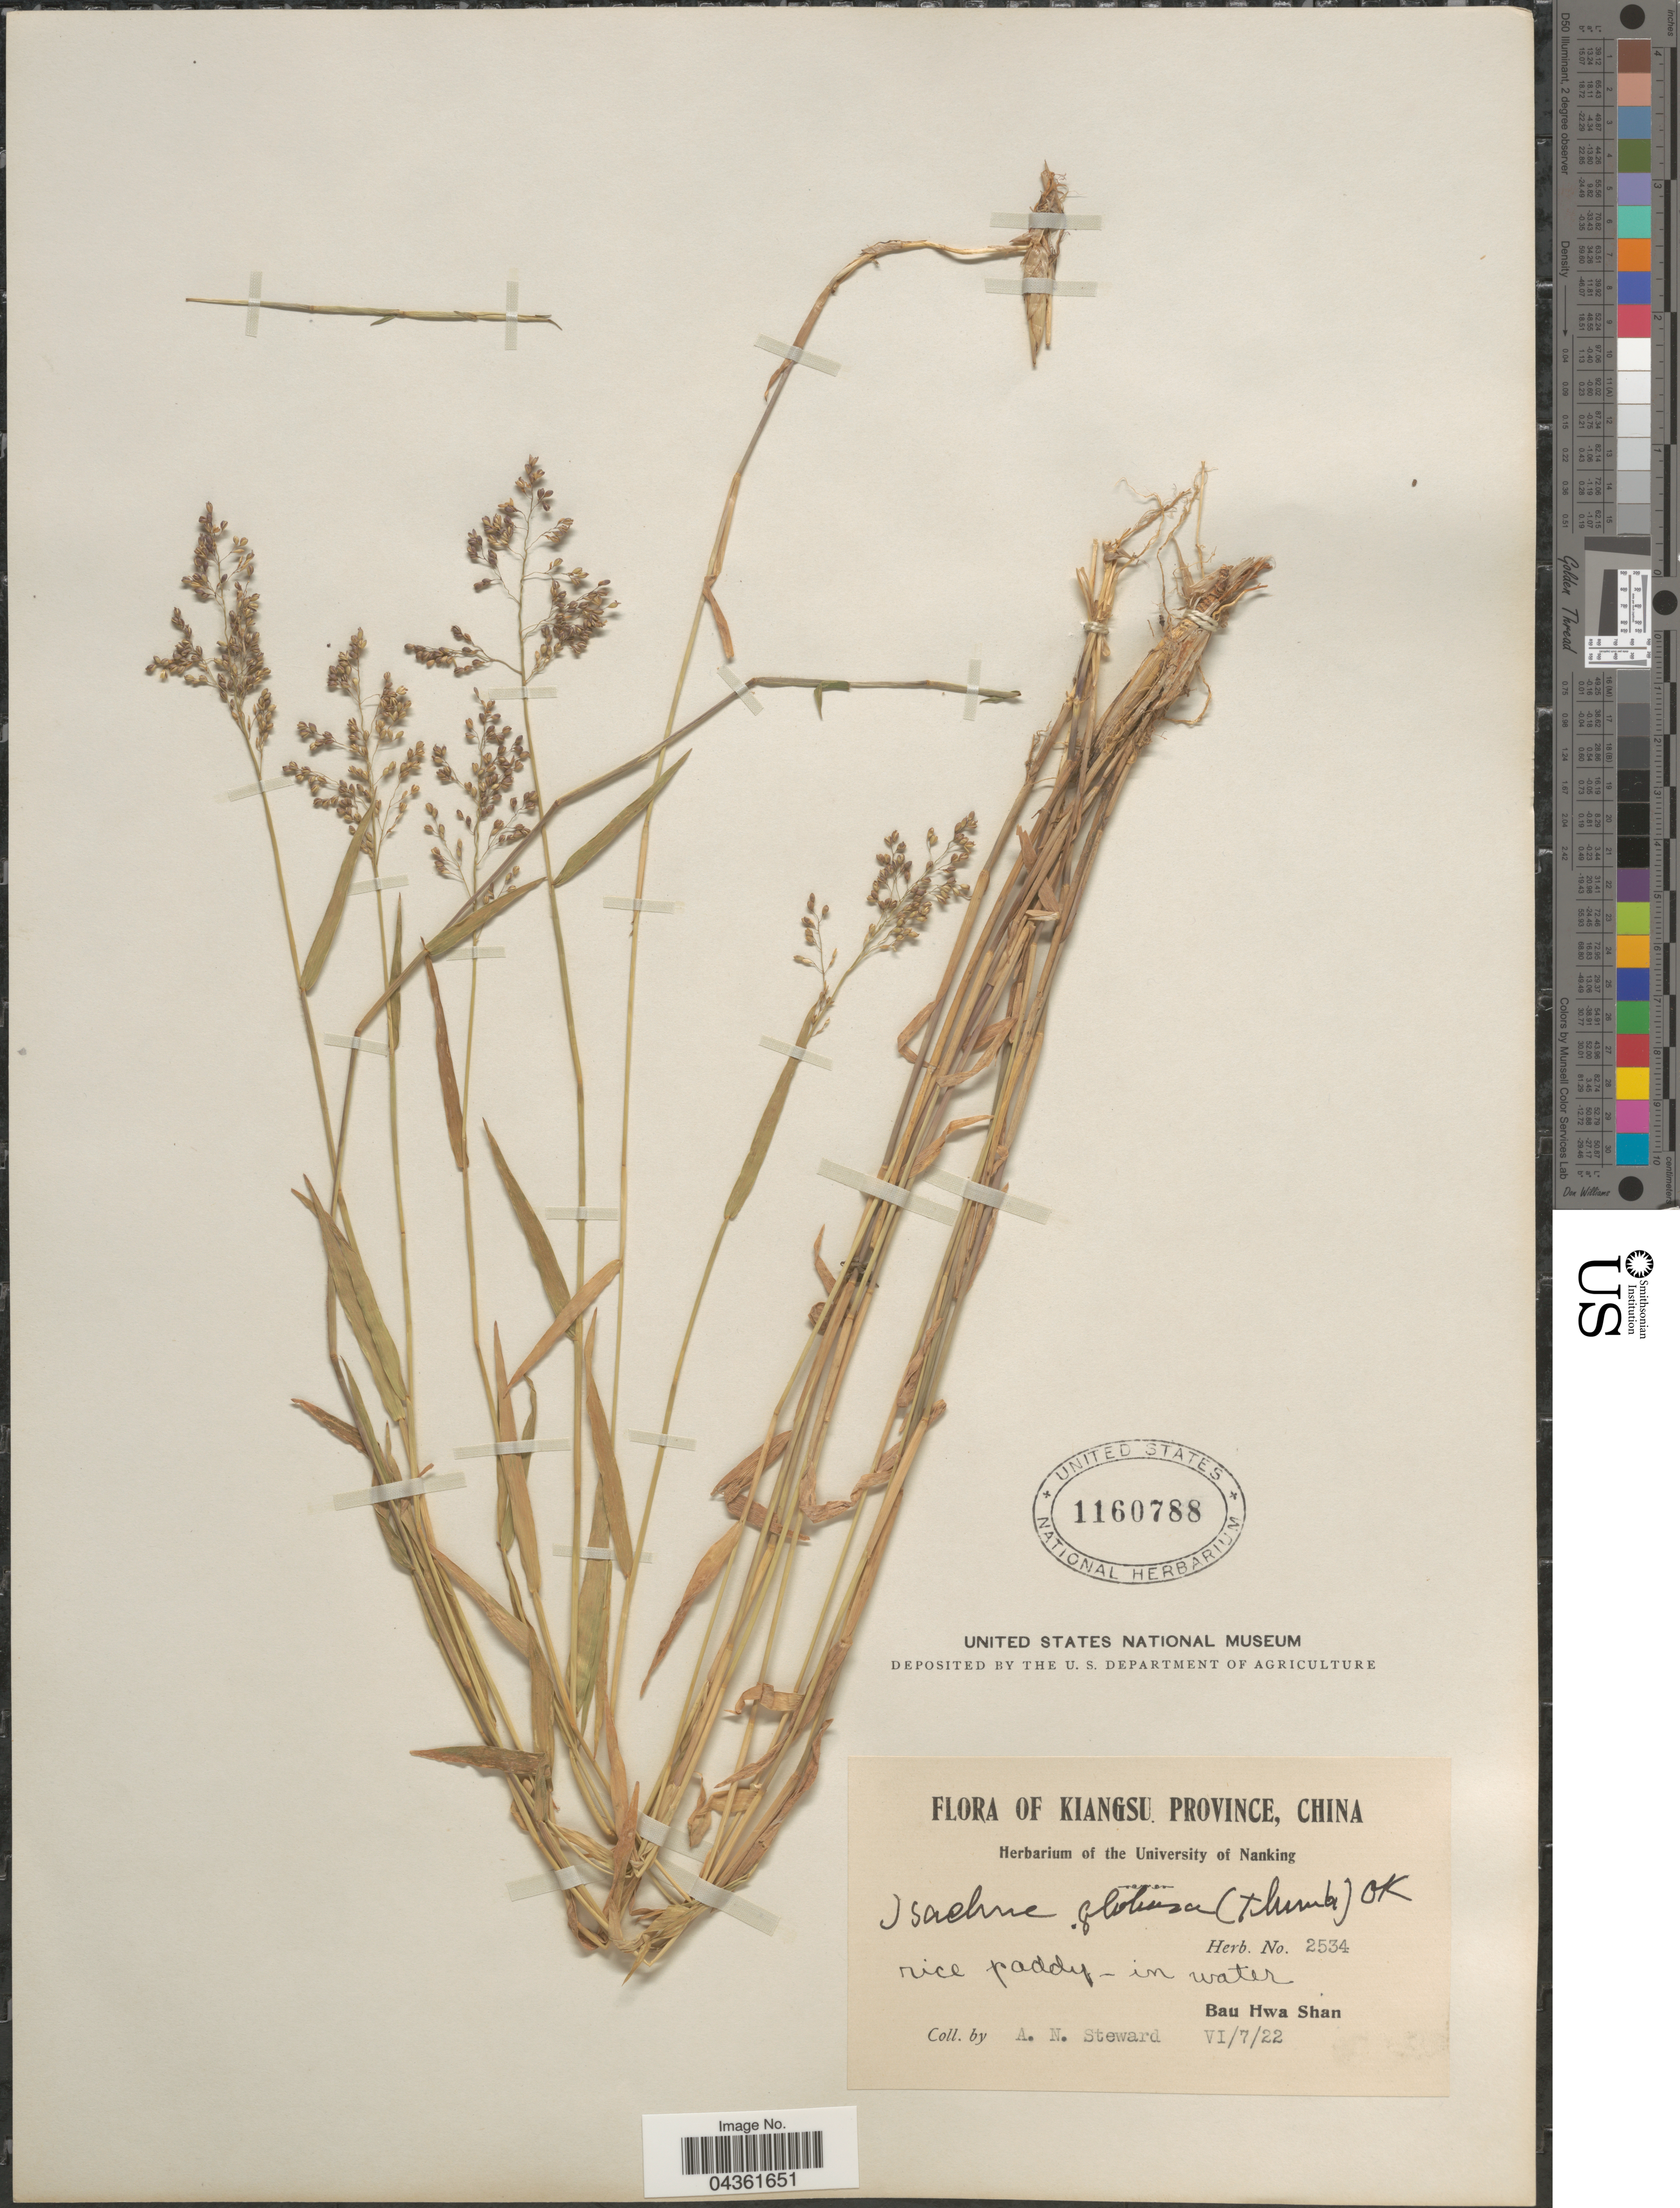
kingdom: Plantae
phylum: Tracheophyta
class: Liliopsida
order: Poales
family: Poaceae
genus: Isachne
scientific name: Isachne globosa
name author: (Thunb.) Kuntze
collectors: A. N. Steward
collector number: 2534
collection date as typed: Transcribed d/m/y: 7/4/22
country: China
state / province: Jiangsu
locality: Kiangsu Province. Bau Hwa Shan.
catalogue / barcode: US 1160788